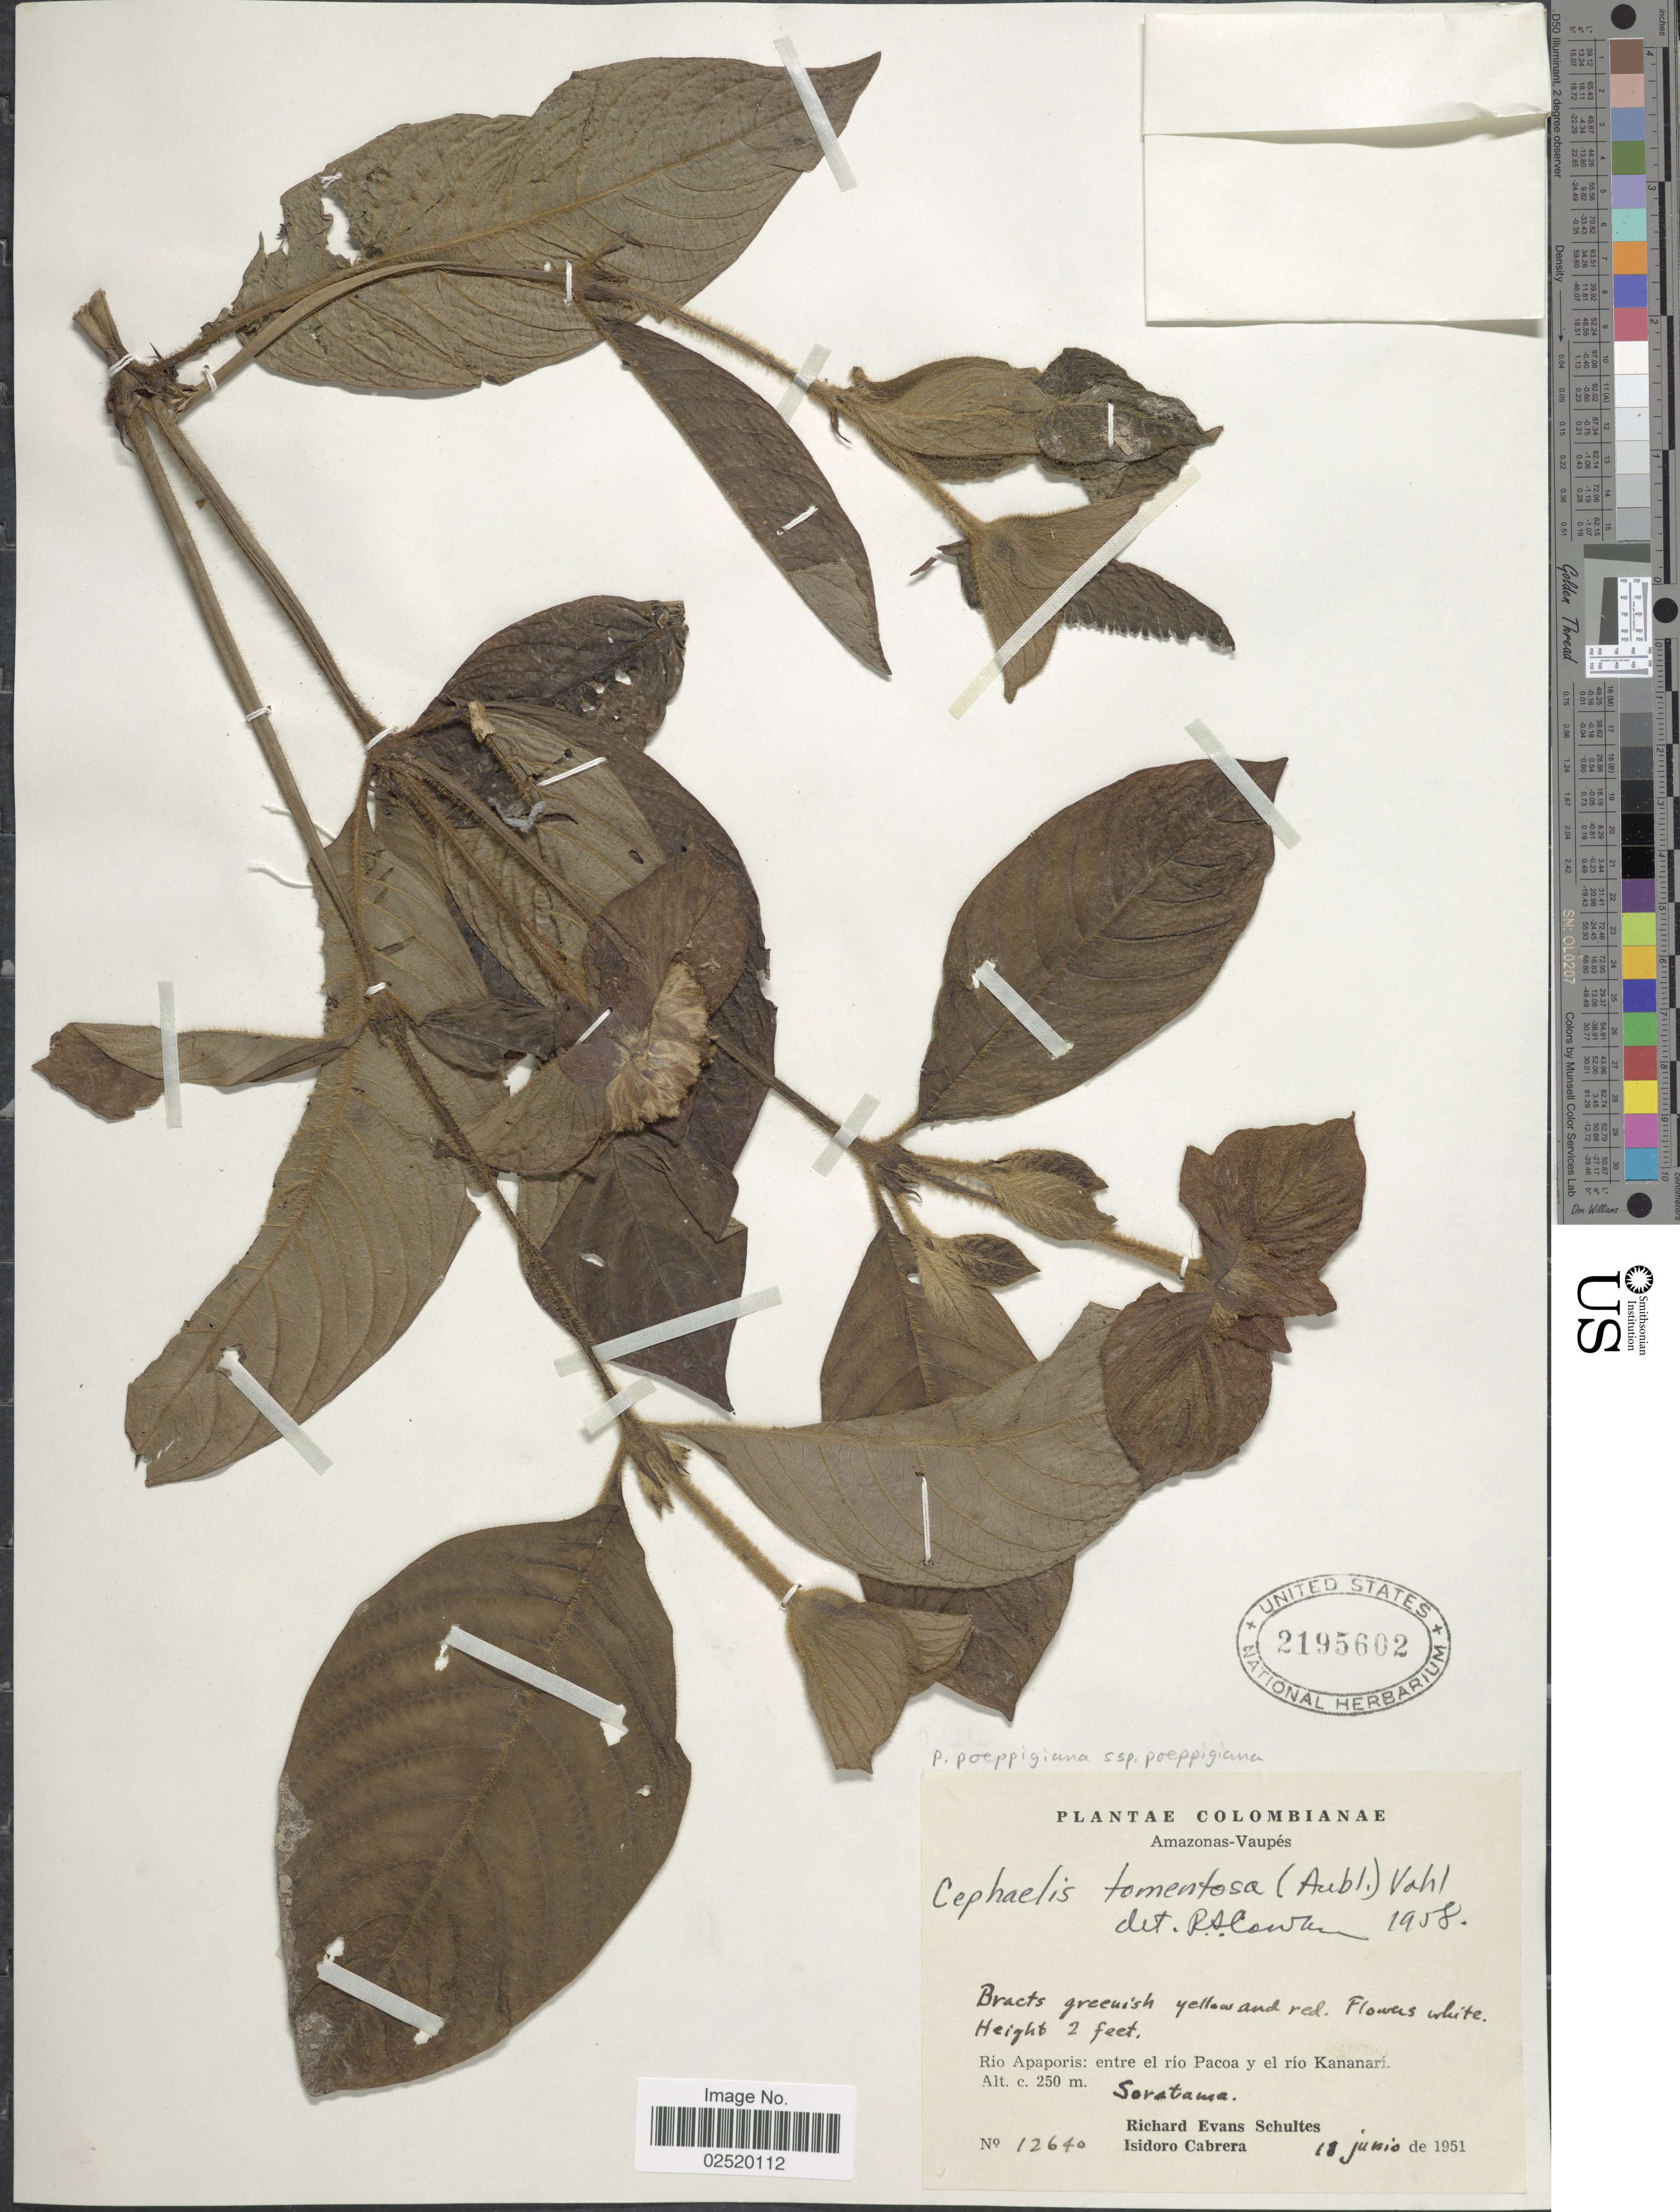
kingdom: Plantae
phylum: Tracheophyta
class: Magnoliopsida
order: Gentianales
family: Rubiaceae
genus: Psychotria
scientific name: Psychotria poeppigiana subsp. poeppigiana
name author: Müll. Arg.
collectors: R. E. Schultes & I. Cabrera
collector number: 12640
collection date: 1951-06-18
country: Colombia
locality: Amazonas-Vaupes, Rio Apaporis: entre el rio Pacoa y el rio Kananari, Soratama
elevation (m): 250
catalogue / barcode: US 2195602